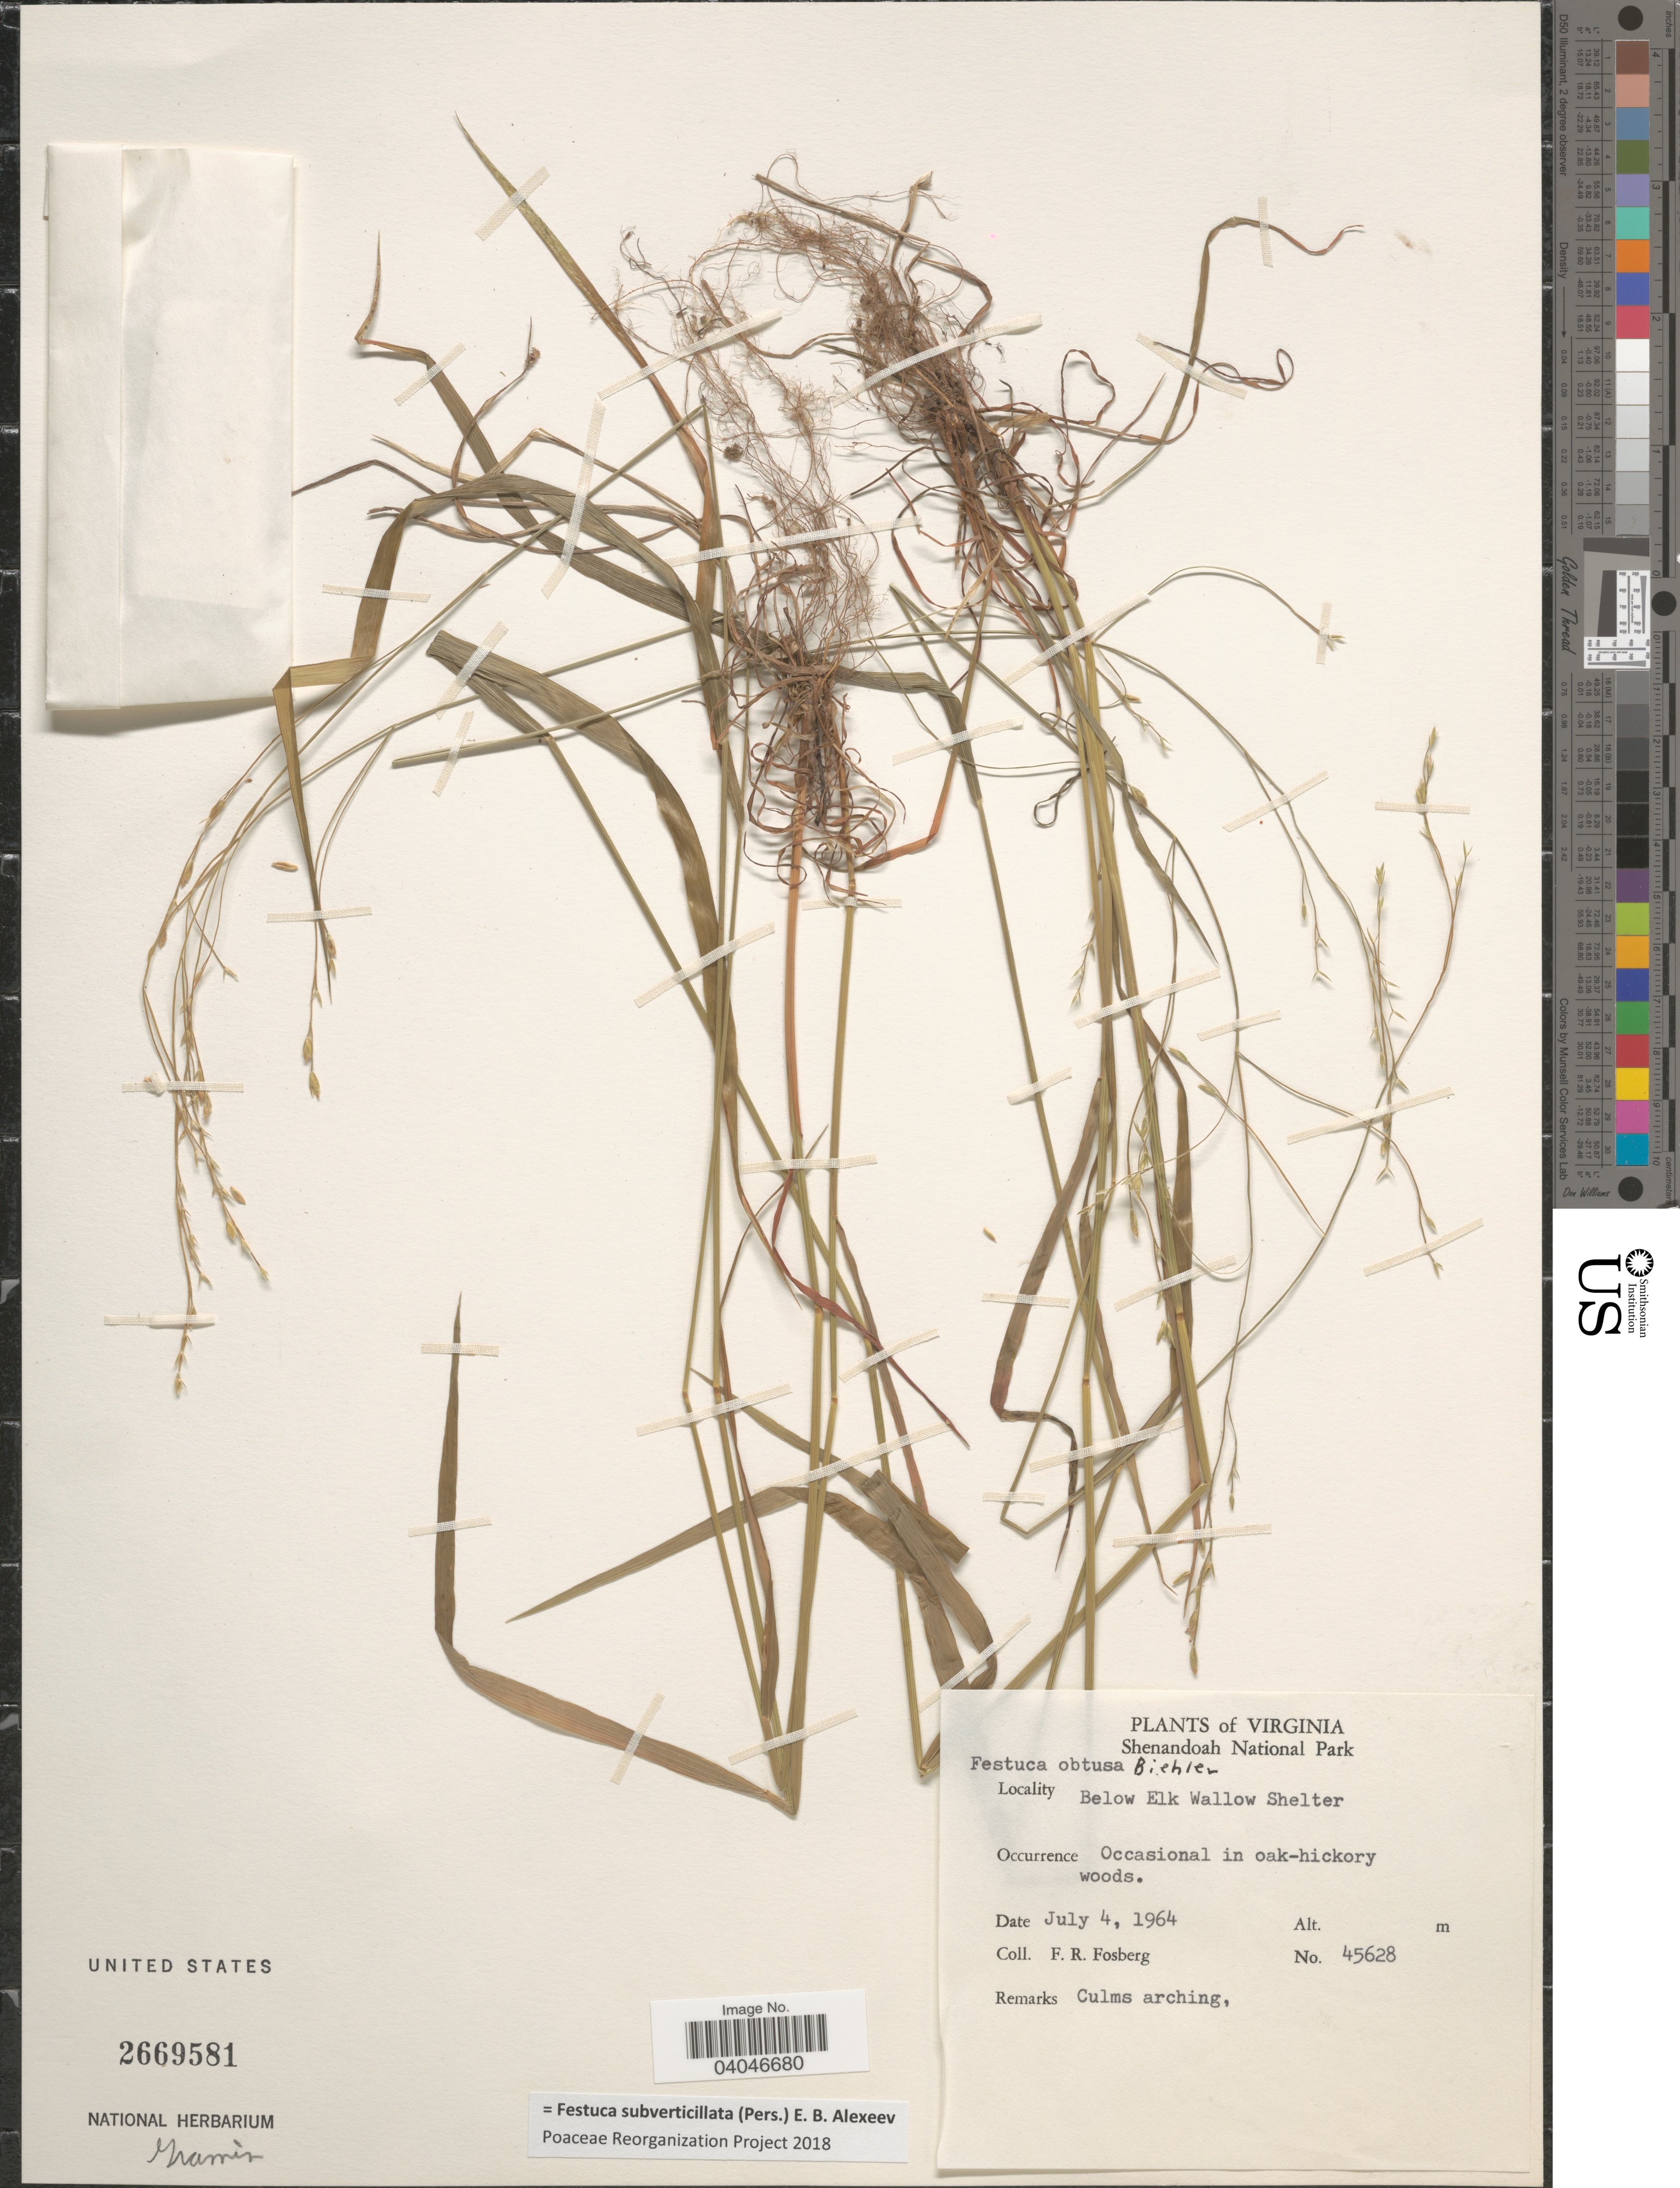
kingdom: Plantae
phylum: Tracheophyta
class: Liliopsida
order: Poales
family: Poaceae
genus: Festuca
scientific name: Festuca subverticillata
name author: (Pers.) E.B. Alexeev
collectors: F. R. Fosberg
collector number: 45628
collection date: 1964-07-04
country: United States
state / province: Virginia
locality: Shenandoah National Park. Below Elk Wallow Shelter.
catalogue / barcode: US 2669581